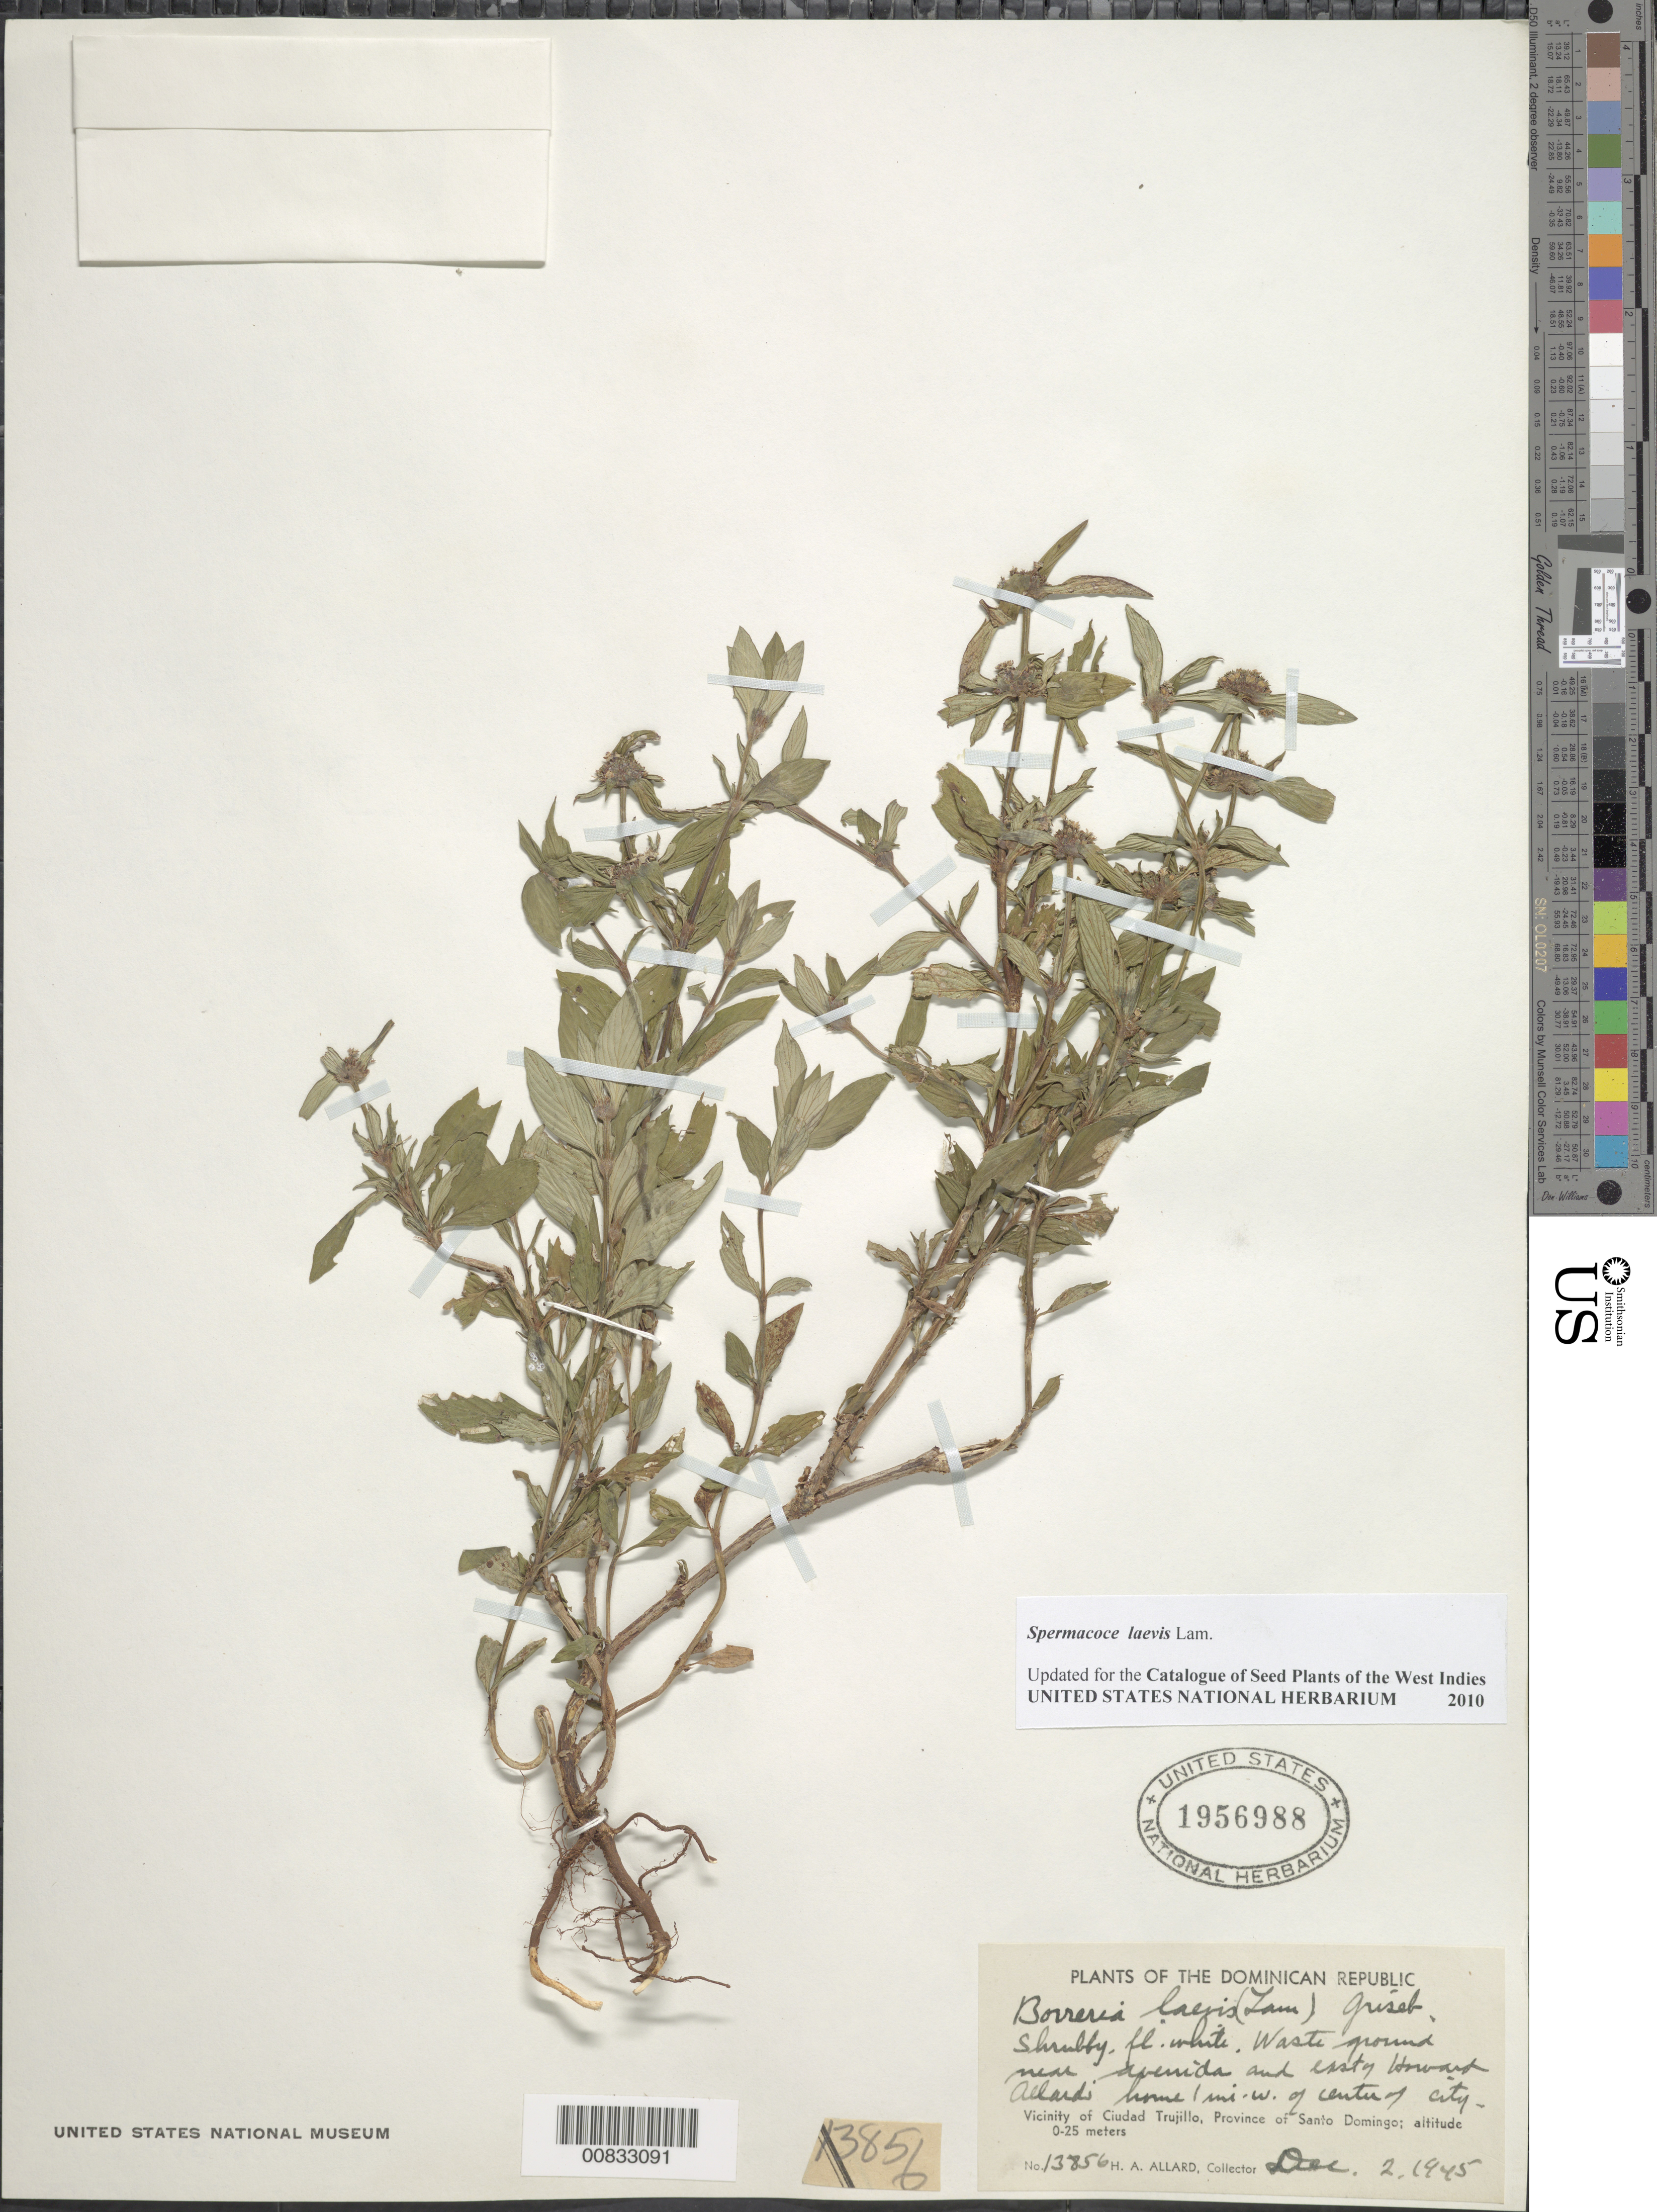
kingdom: Plantae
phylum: Tracheophyta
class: Magnoliopsida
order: Gentianales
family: Rubiaceae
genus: Spermacoce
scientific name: Spermacoce laevis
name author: Lam.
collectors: H. A. Allard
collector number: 13856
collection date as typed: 02 Dec 1945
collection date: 1945-12-02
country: Dominican Republic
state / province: Distrito Nacional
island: Hispaniola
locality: Vicinity of Santo Domingo City, near avenida E of Howard Allard's home, 1 m W of center of city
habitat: Waste ground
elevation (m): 0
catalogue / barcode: US 1956988